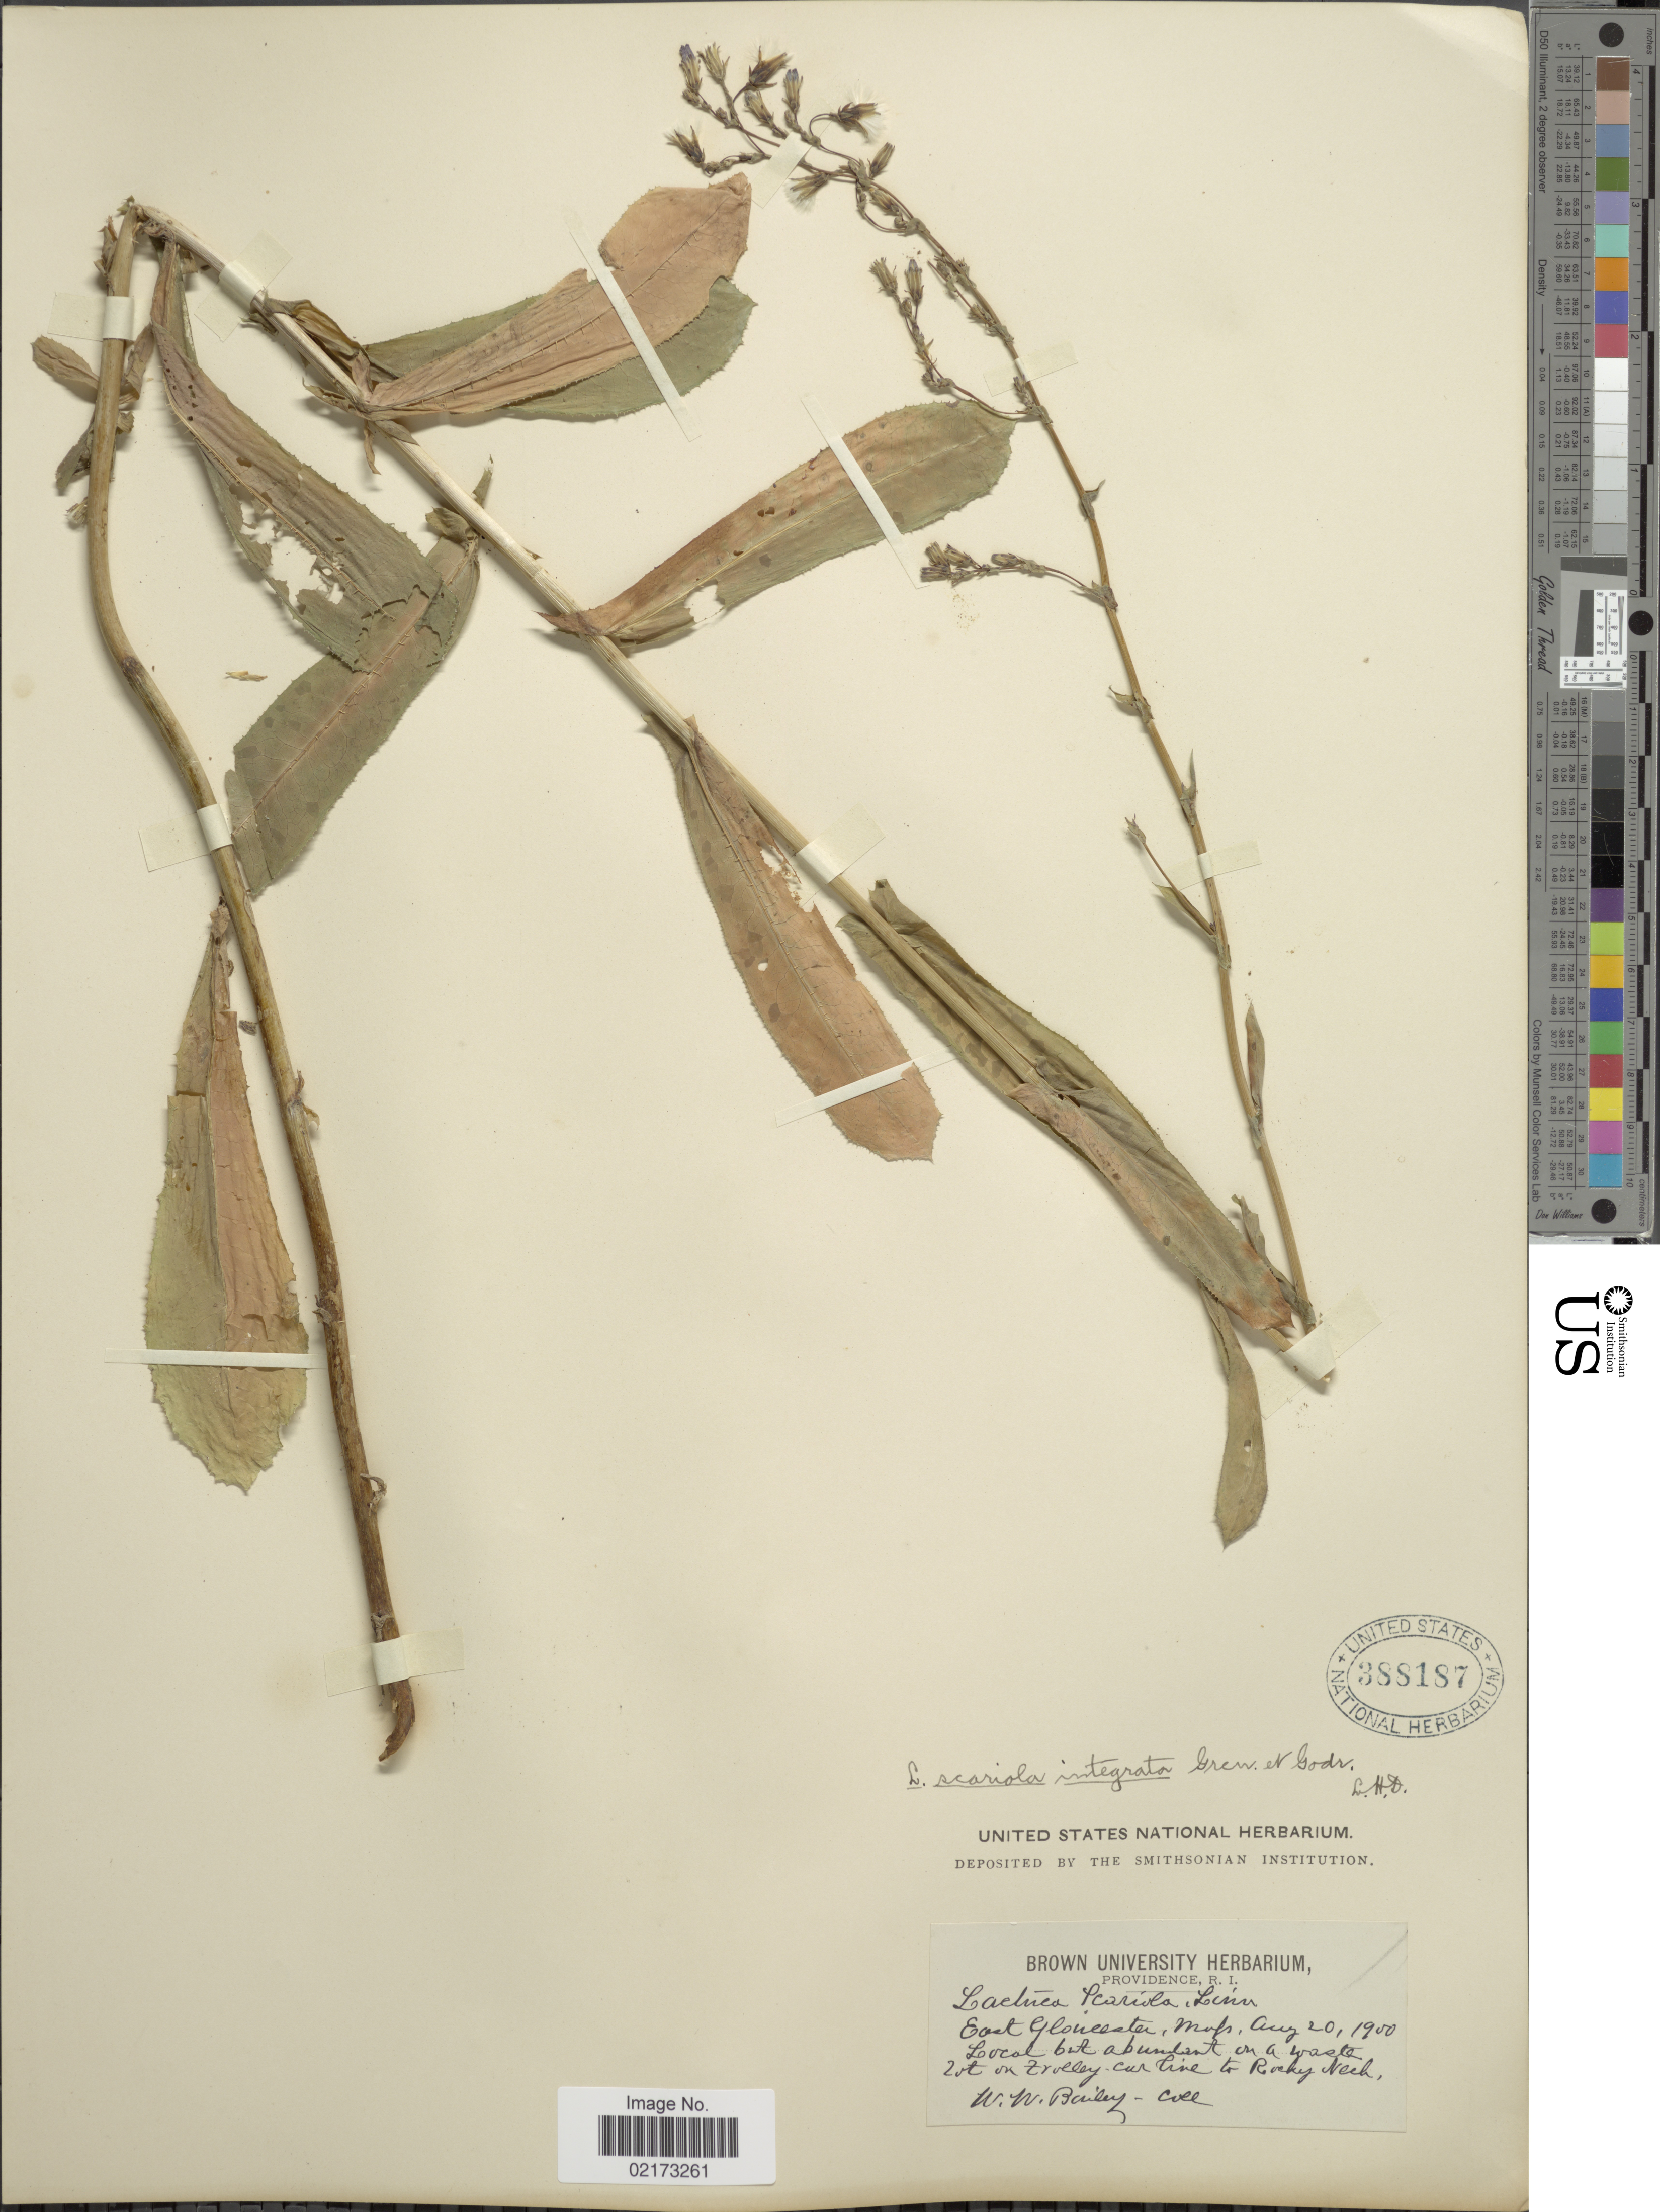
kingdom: Plantae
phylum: Tracheophyta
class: Magnoliopsida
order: Asterales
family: Asteraceae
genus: Lactuca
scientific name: Lactuca serriola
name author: L.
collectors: W. W. Bailey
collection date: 1900-08-20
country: United States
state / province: Massachusetts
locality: East Gloucester, Mass.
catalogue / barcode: US 388187